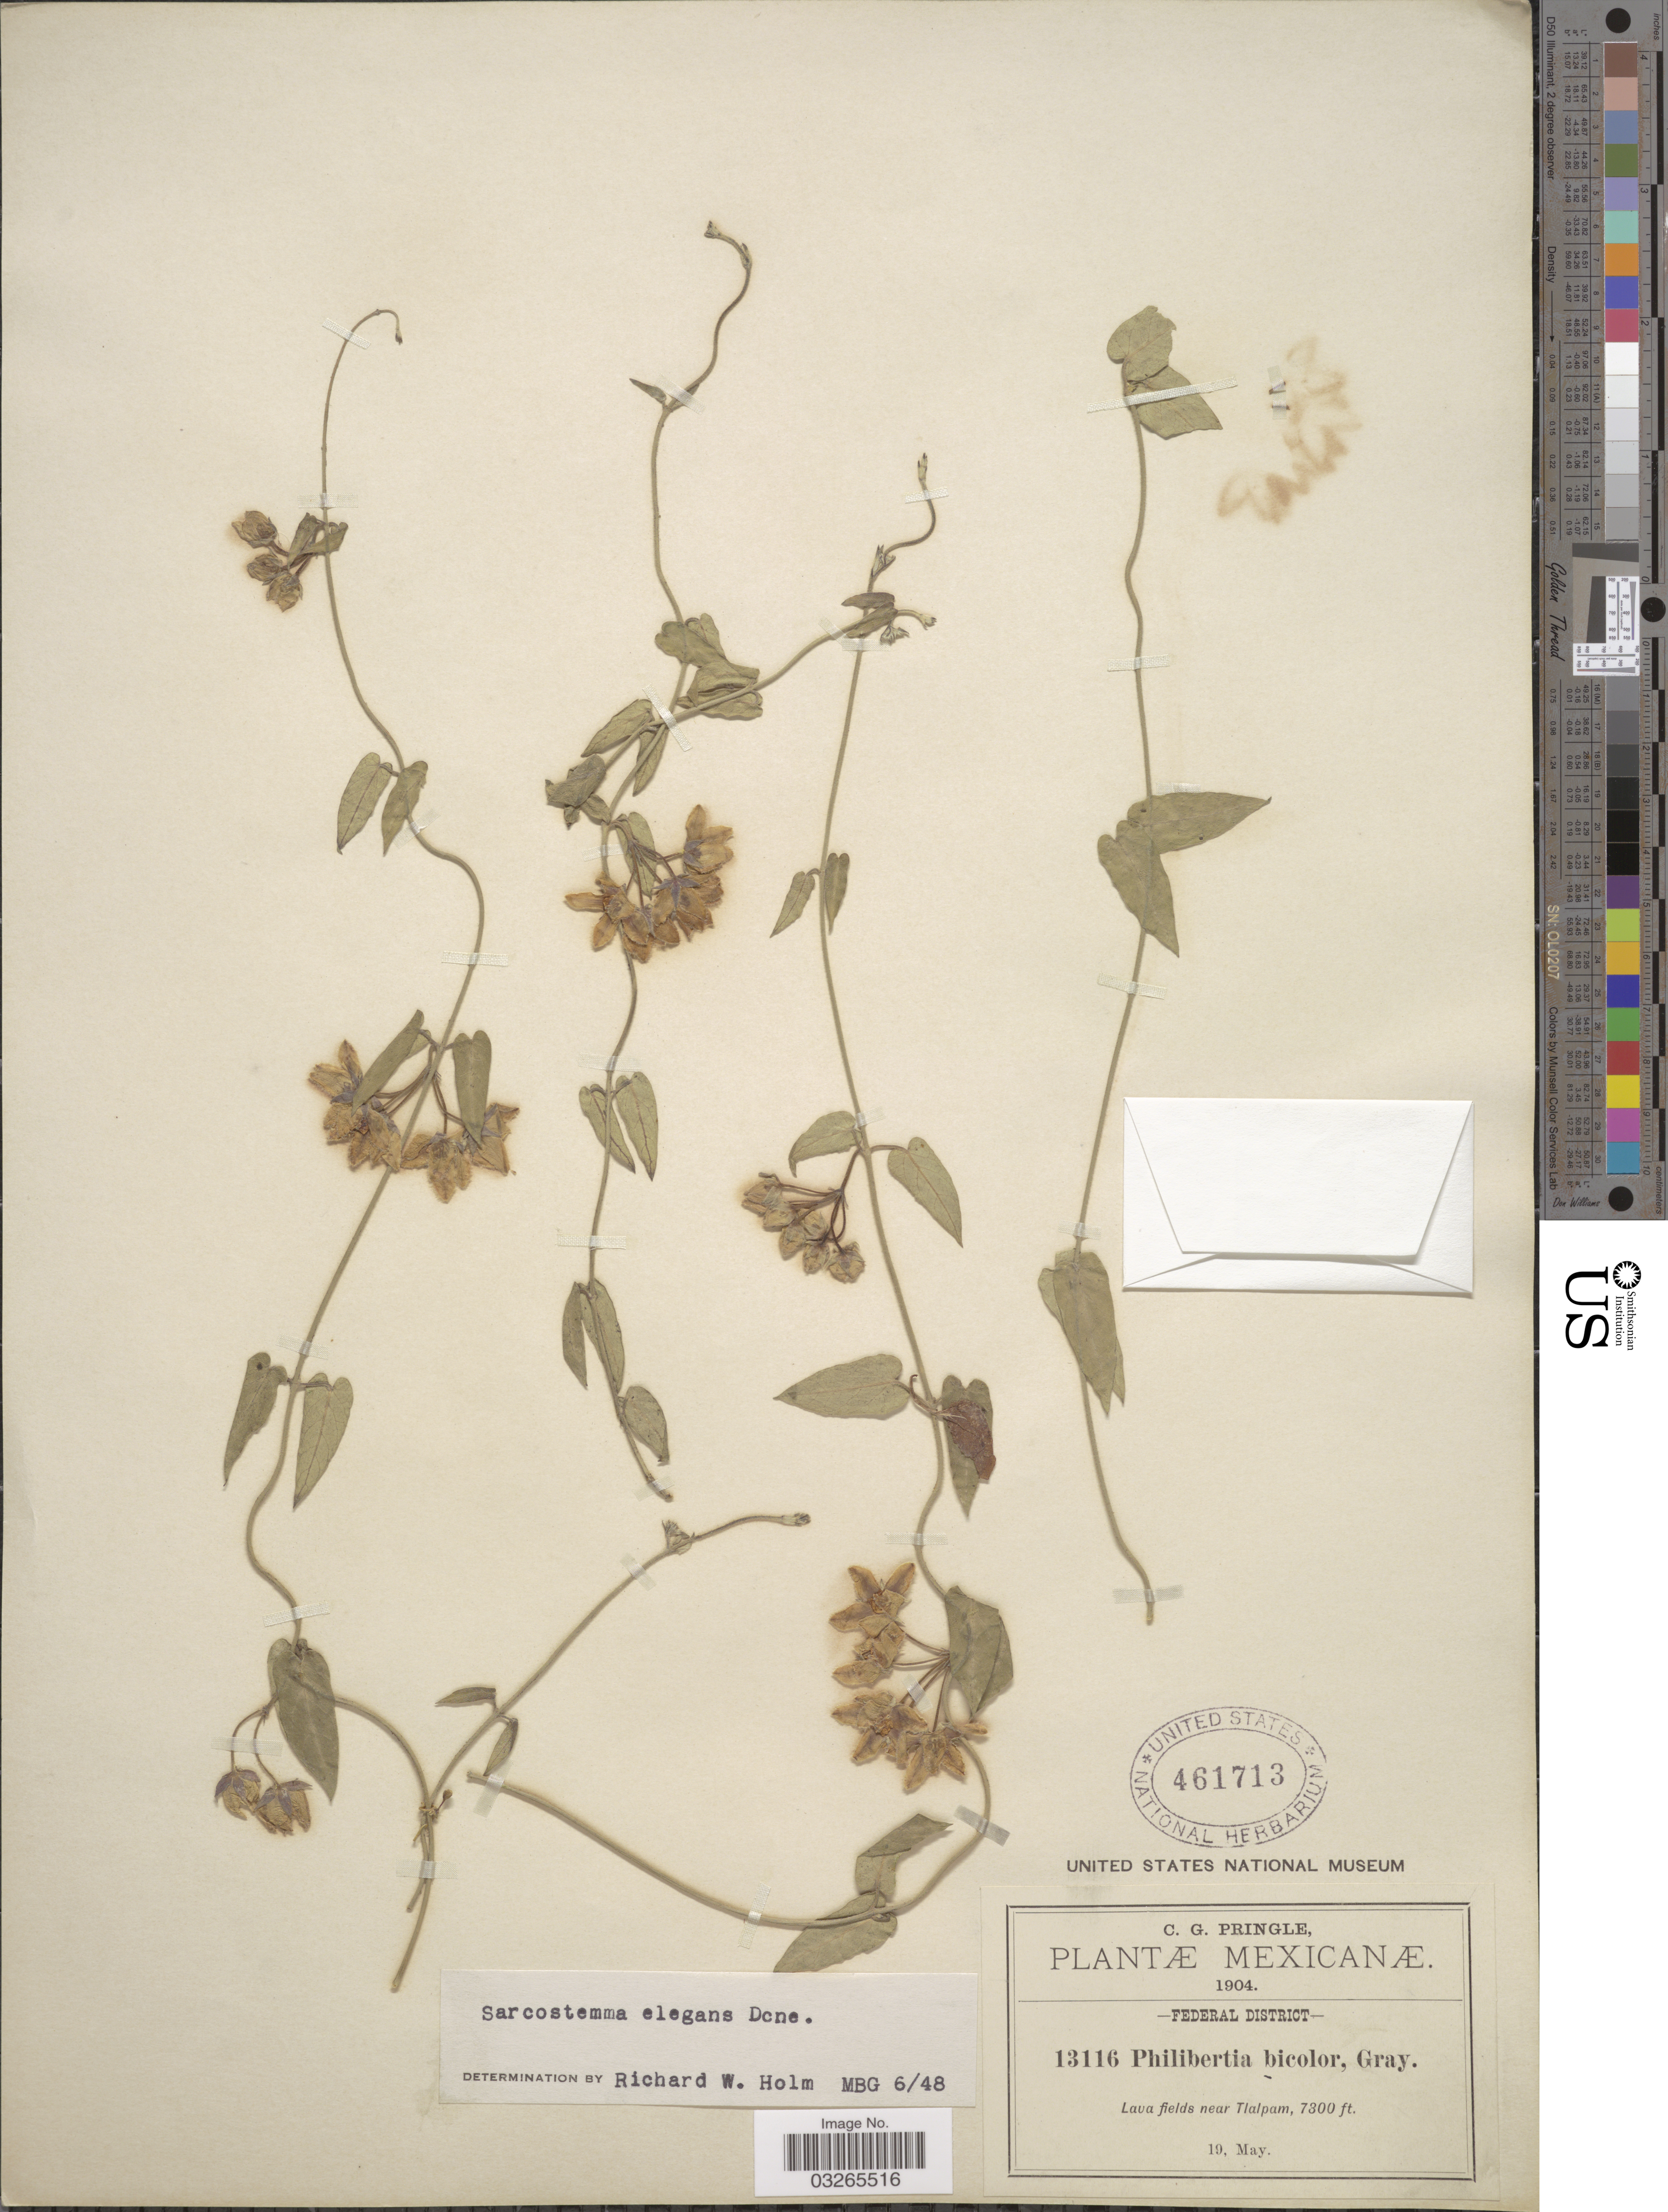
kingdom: Plantae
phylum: Tracheophyta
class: Magnoliopsida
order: Gentianales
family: Apocynaceae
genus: Sarcostemma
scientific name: Sarcostemma elegans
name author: Decne.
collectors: C. G. Pringle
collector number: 13116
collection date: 1904-05-19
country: Mexico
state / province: Distrito Federal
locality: Federal District, Lava fields near Tlalpam.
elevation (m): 2225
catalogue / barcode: US 461713